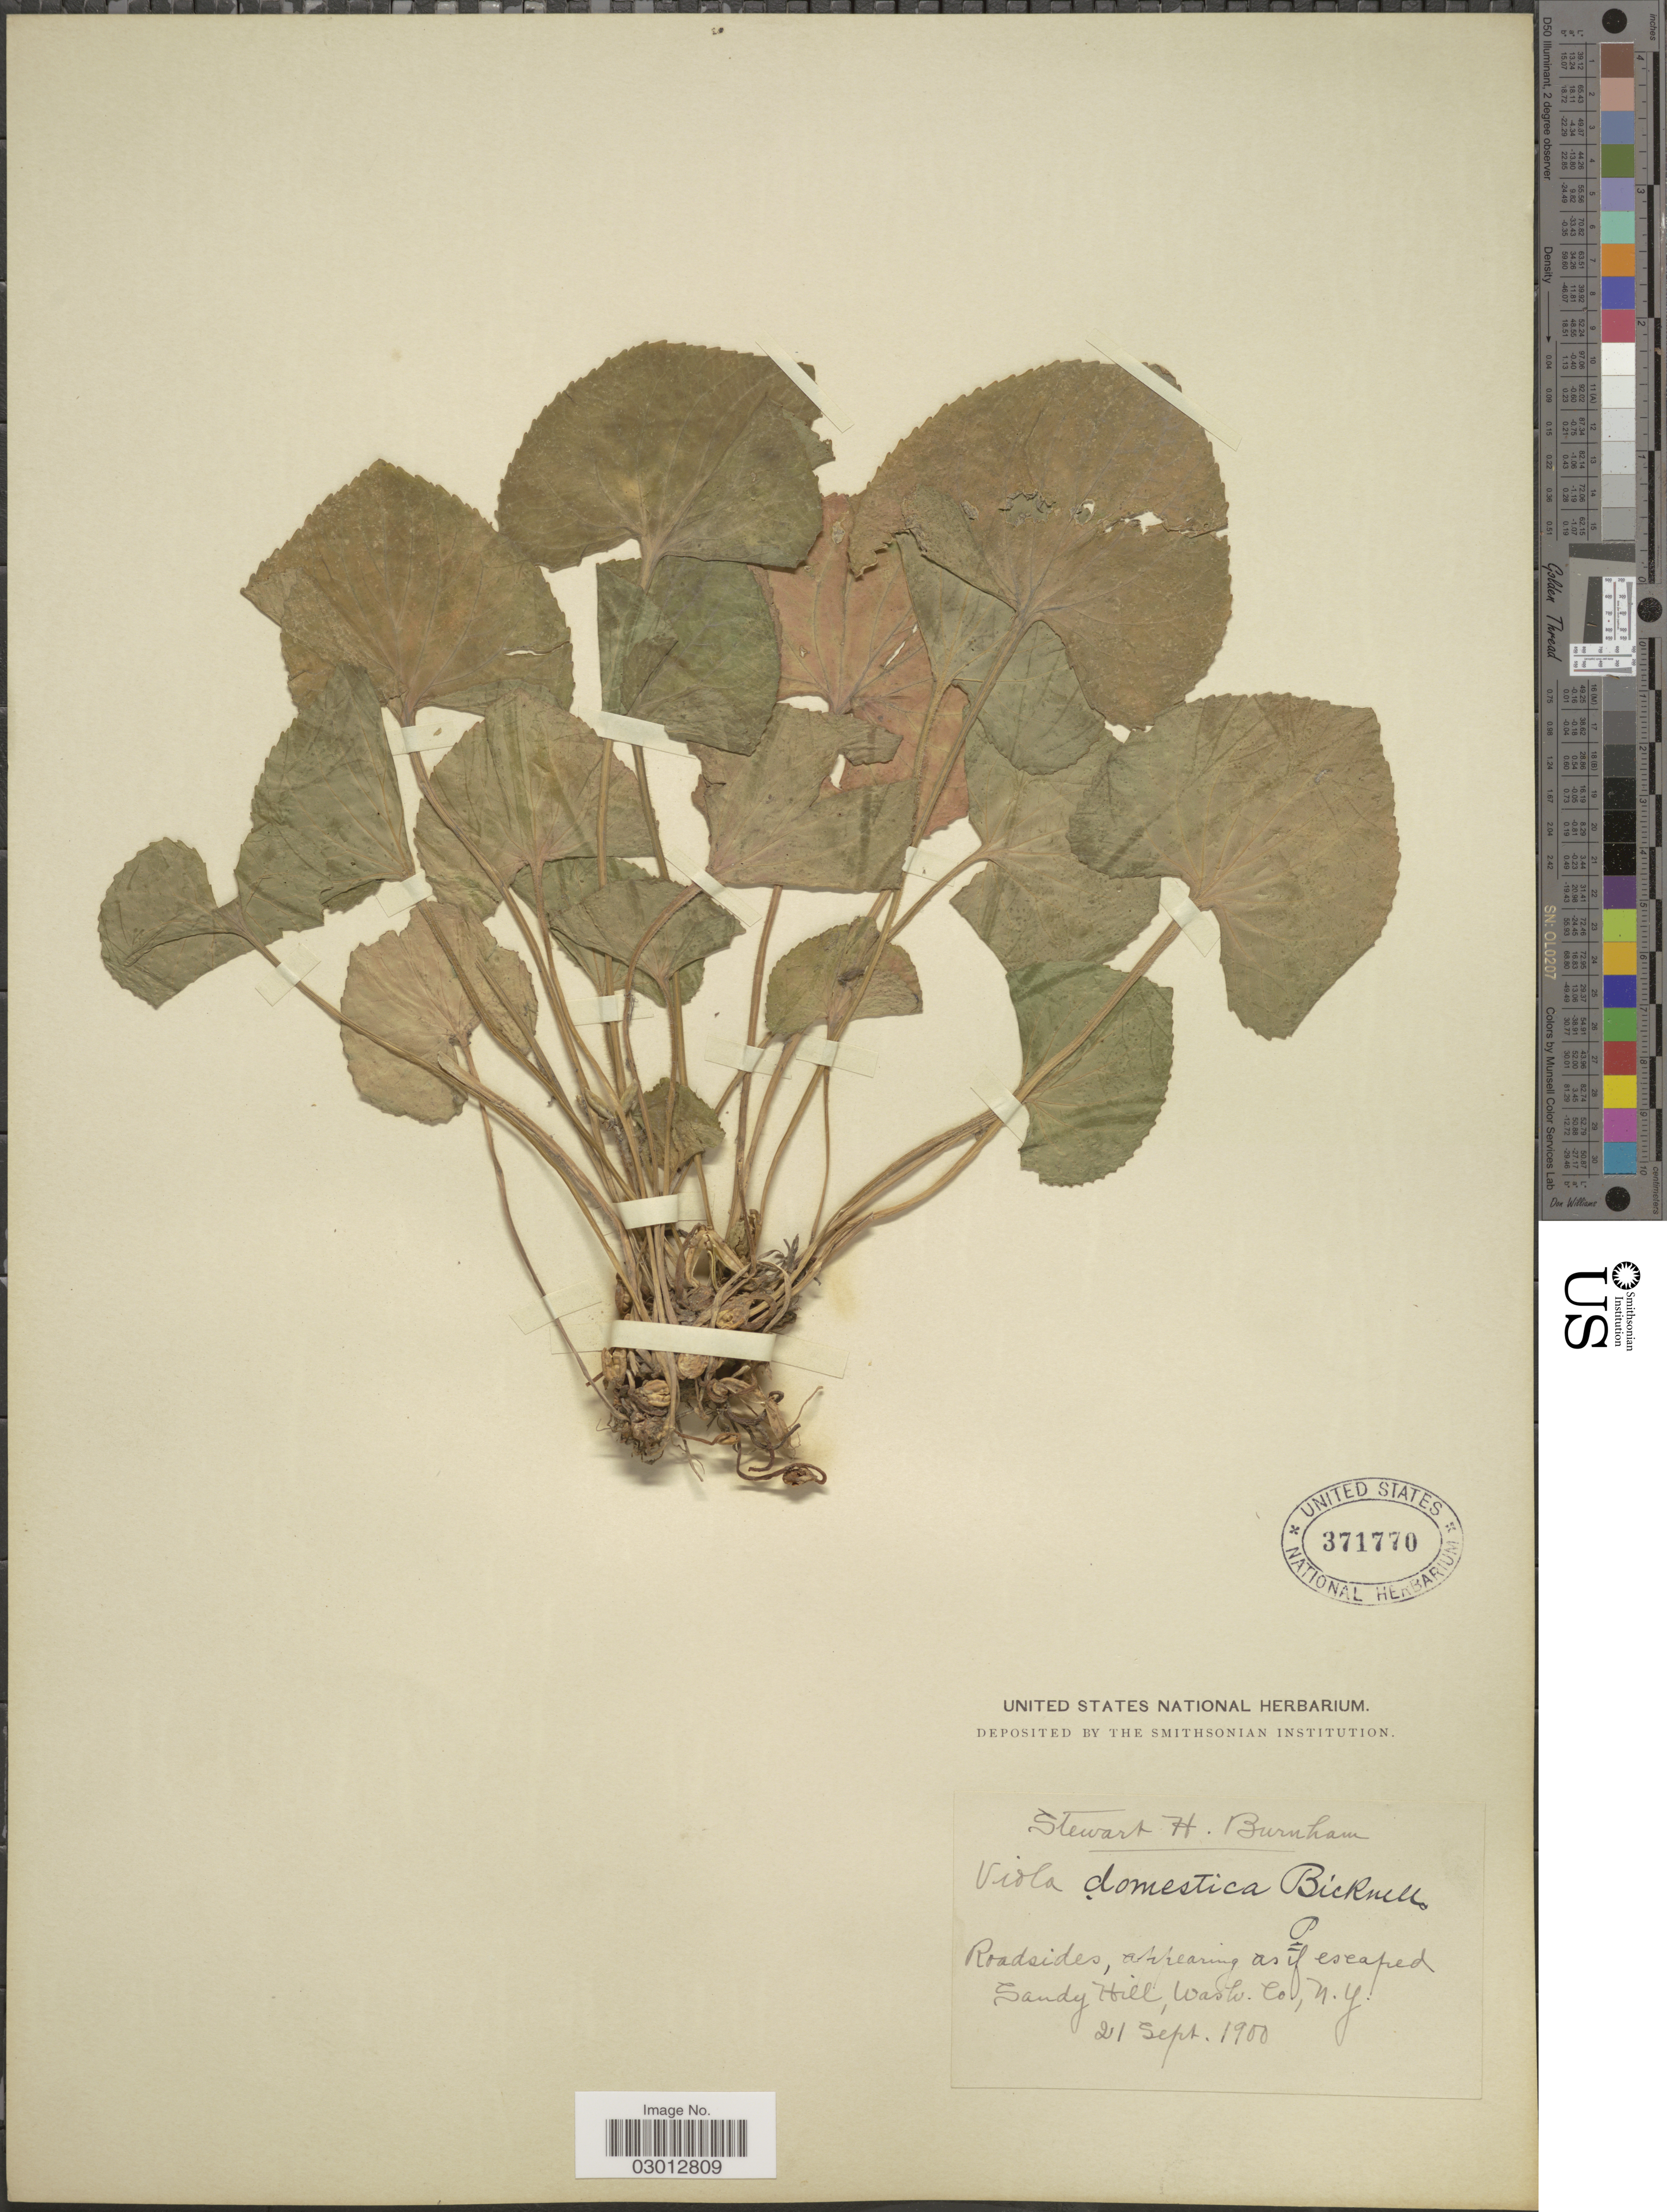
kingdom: Plantae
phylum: Tracheophyta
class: Magnoliopsida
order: Malpighiales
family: Violaceae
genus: Viola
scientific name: Viola papilionacea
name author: Pursh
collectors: S. Burnham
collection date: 1900-09-21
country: United States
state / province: New York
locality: Sandy Hill, Wash. Co., N.Y.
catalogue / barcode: US 371770